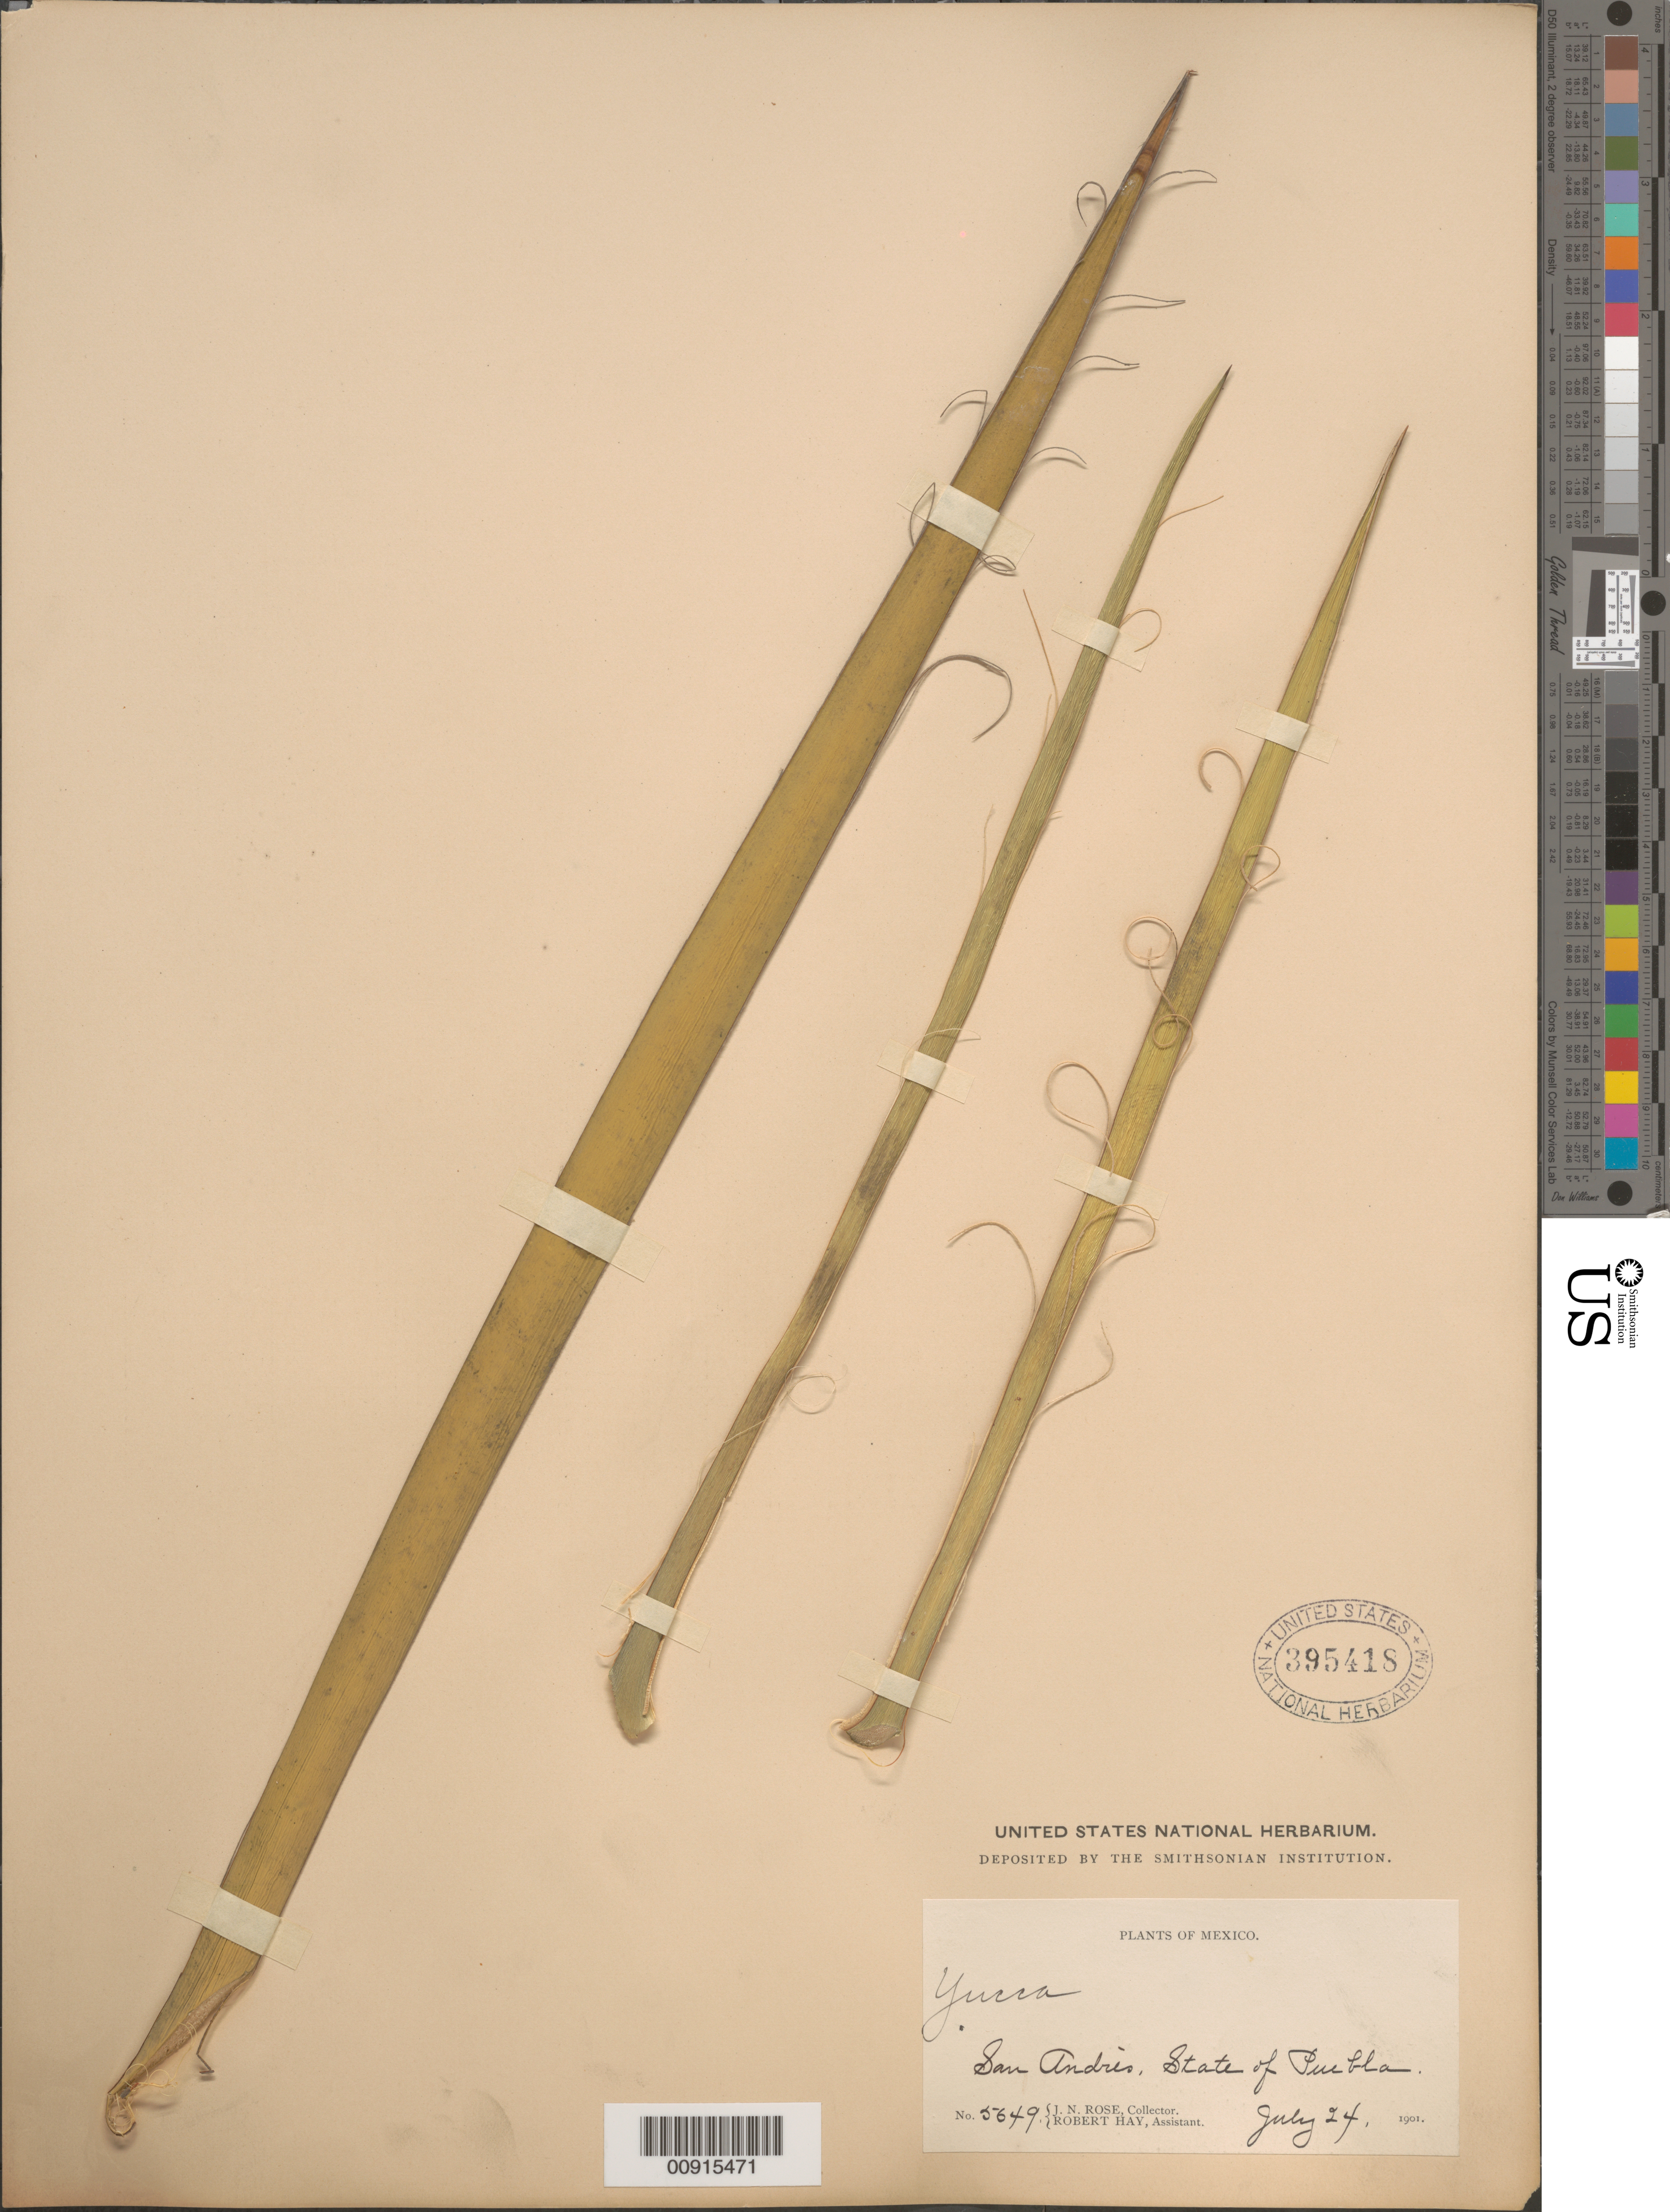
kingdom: Plantae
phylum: Tracheophyta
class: Liliopsida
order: Asparagales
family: Asparagaceae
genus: Yucca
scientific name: Yucca sp.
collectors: J. N. Rose & R. Hay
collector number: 5649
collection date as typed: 24 Jul 1901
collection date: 1901-07-24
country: Mexico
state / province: Puebla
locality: San Andrés, State of Puebla.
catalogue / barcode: US 395418